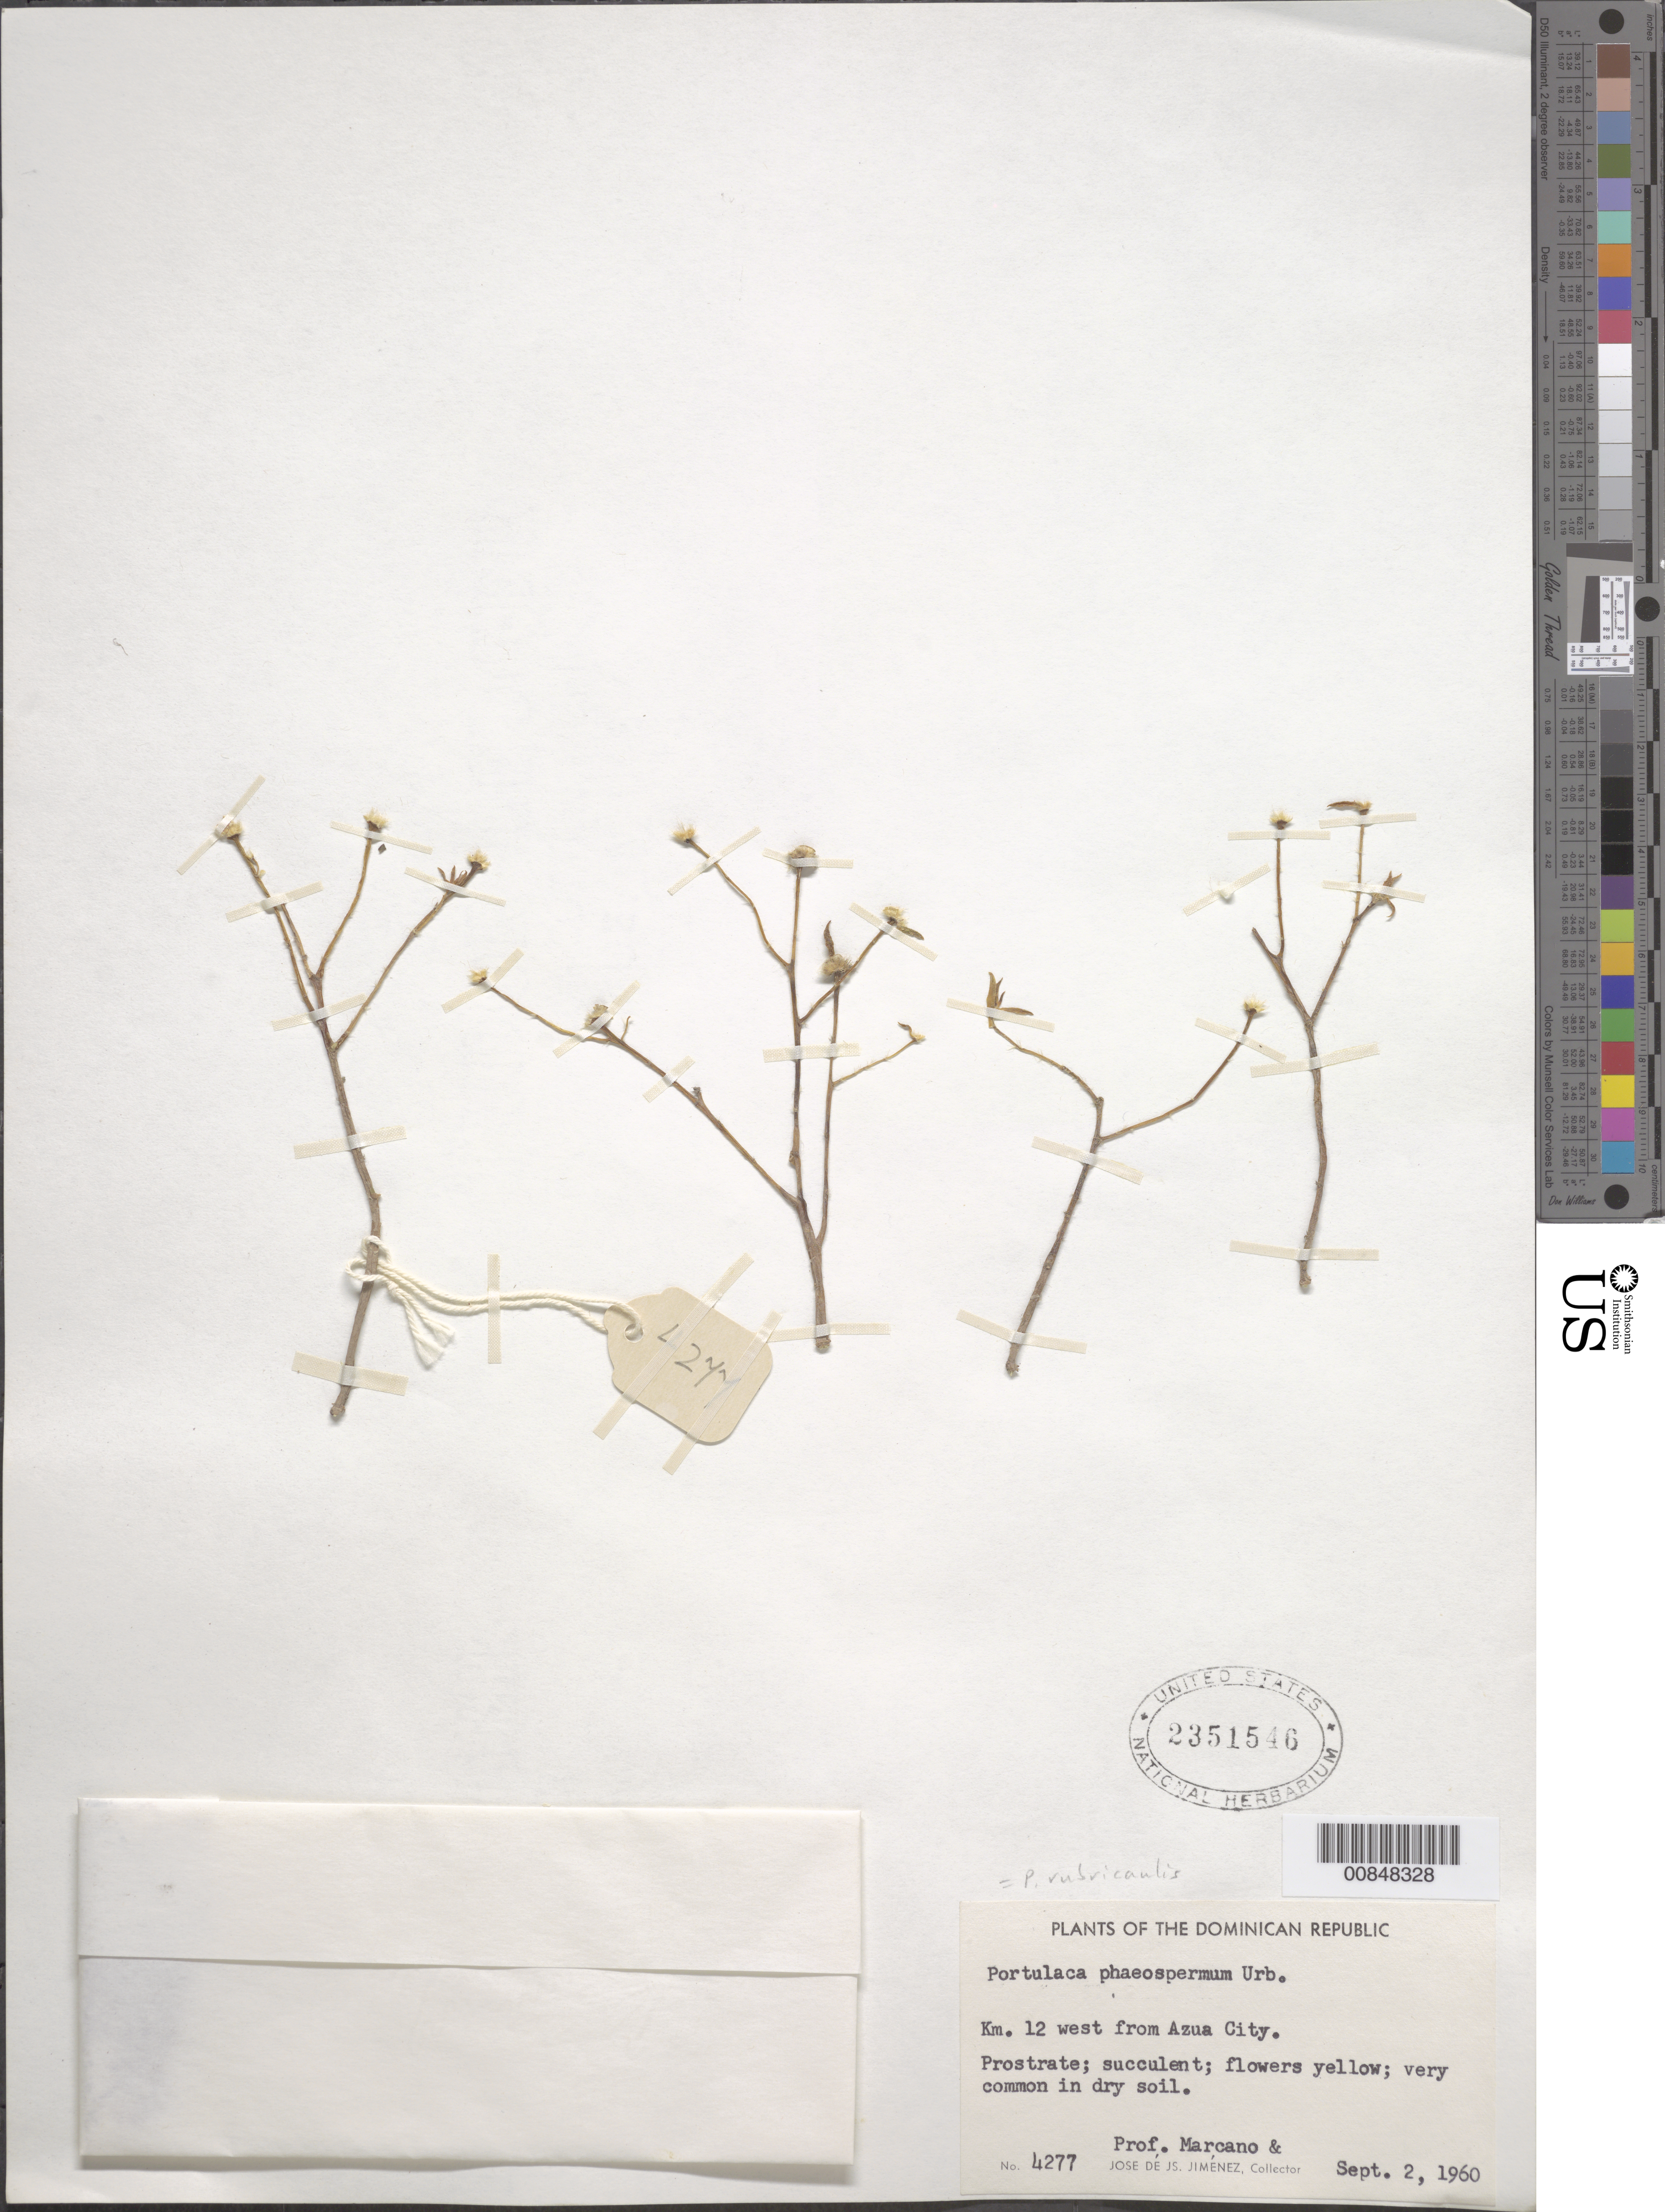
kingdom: Plantae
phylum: Tracheophyta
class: Magnoliopsida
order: Caryophyllales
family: Portulacaceae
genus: Portulaca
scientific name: Portulaca rubricaulis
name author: Kunth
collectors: J. J. Jiménez Almonte & E. J. Marcano F.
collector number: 4277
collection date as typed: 02 Sep 1960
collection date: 1960-09-02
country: Dominican Republic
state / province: Azua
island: Hispaniola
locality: Km. 12 west from Azua city.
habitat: Very common in dry soil.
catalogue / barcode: US 2351546